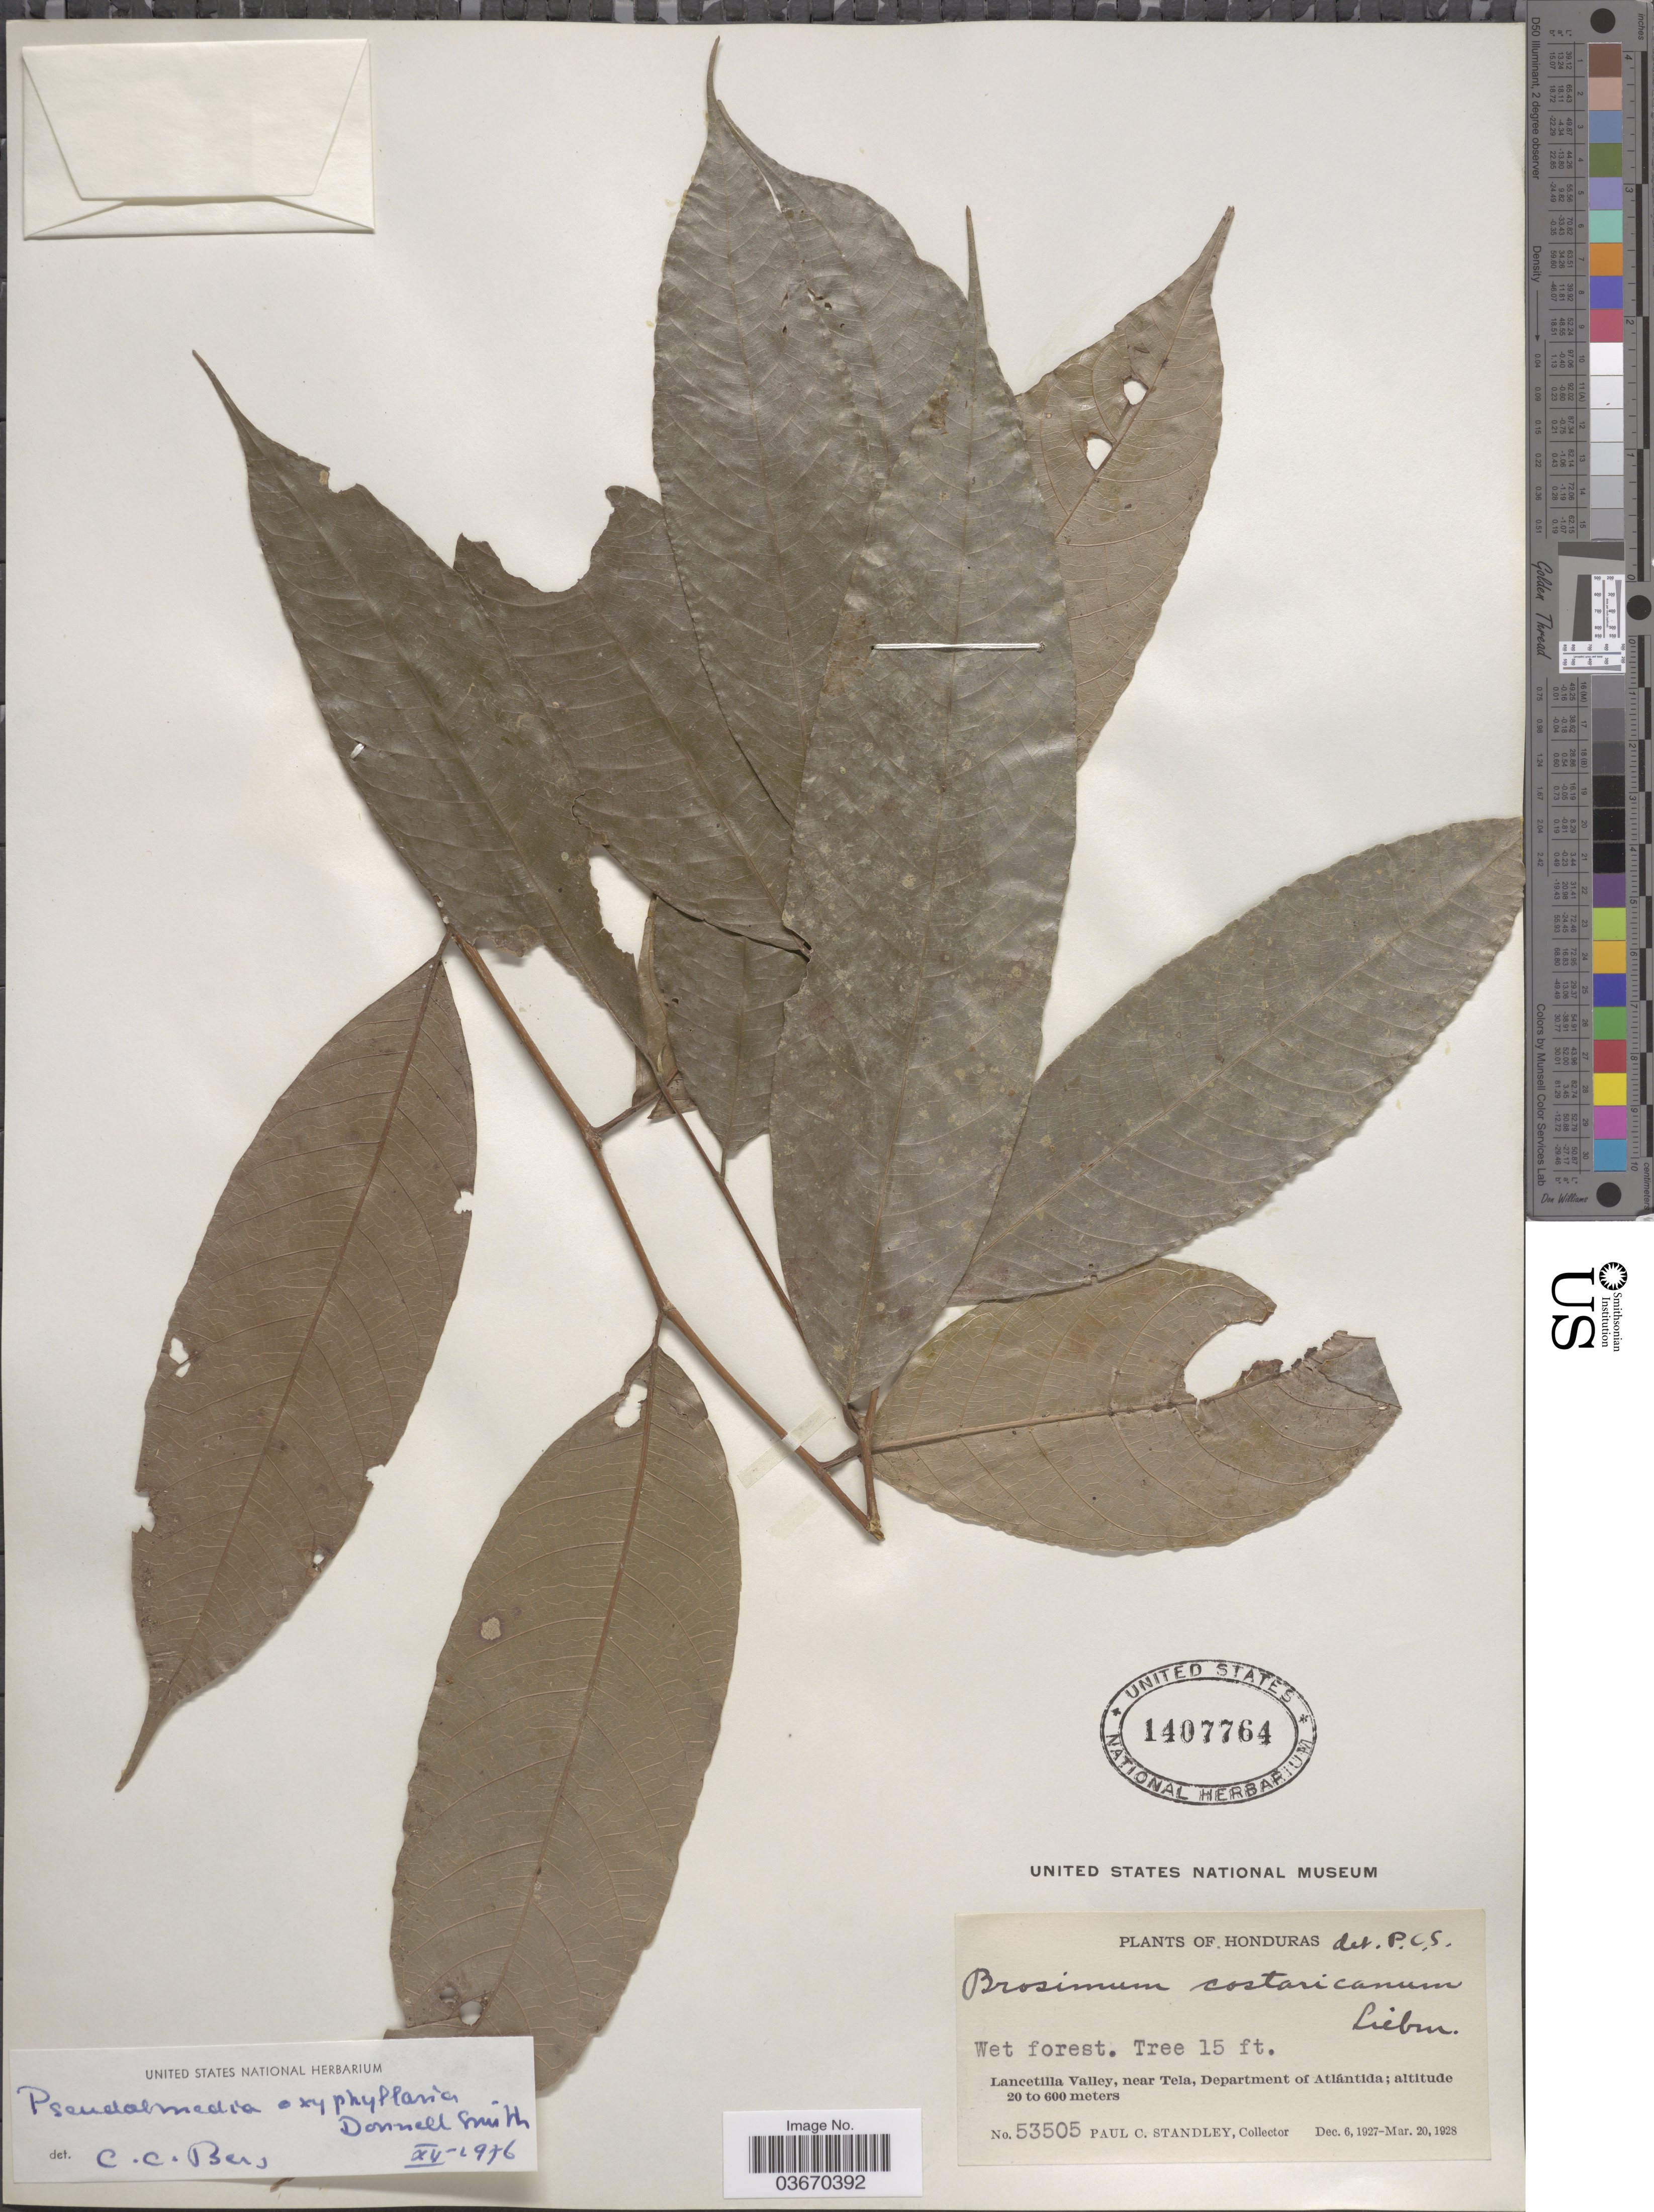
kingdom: Plantae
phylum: Tracheophyta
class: Magnoliopsida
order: Rosales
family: Moraceae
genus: Pseudolmedia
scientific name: Pseudolmedia oxyphyllaria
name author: Donn. Sm.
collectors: P. C. Standley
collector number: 53505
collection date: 1927-12-06/1928-03-20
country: Honduras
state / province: Atlantida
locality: Lancetilla Valley, near Tela, Department of Atlántida.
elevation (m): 20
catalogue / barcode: US 1407764